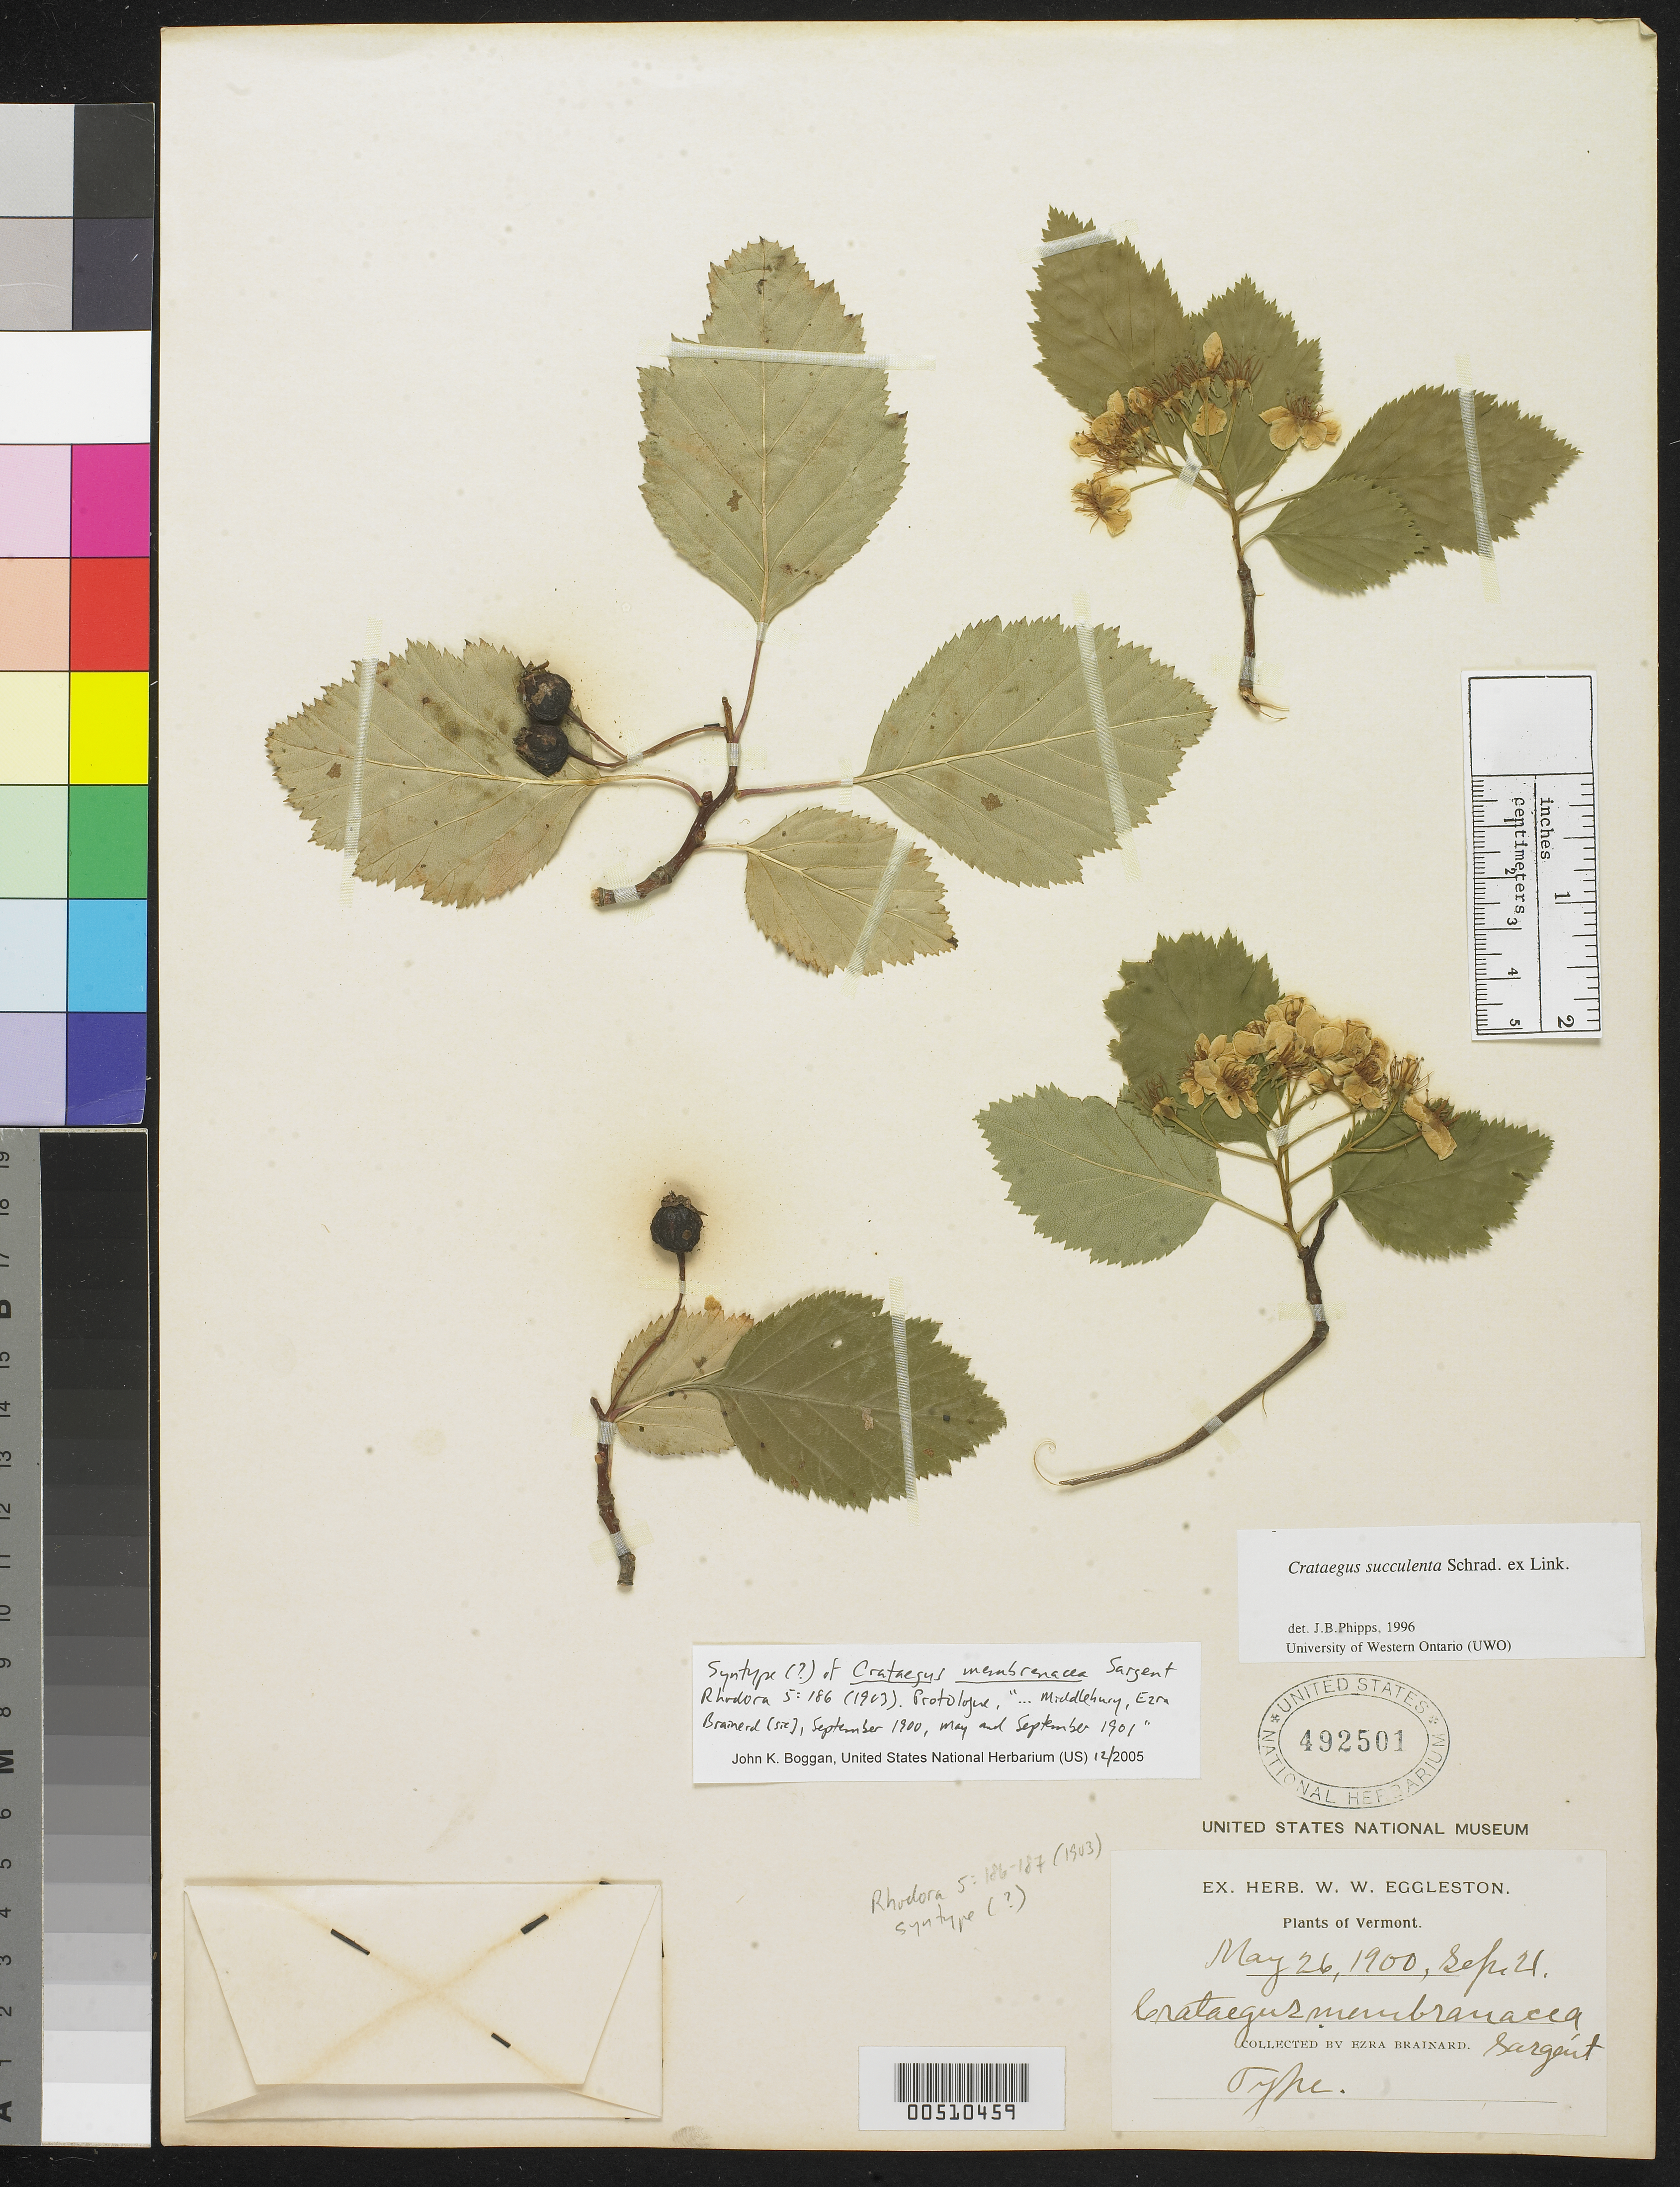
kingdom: Plantae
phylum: Tracheophyta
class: Magnoliopsida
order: Rosales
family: Rosaceae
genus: Crataegus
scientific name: Crataegus membranacea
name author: Sarg.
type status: Possible Syntype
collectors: E. Brainard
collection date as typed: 26 May 1900 and 21 Sep 1900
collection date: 1900-05-26,1900-09-21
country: United States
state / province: Vermont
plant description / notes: Specimen annotated "Type" (by Sargent?). Protologue cites "Vermont: clay soil on lime stone ridges, Middlebury, Ezra Brainerd (sic), September 1900, May and September 1901."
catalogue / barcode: US 492501